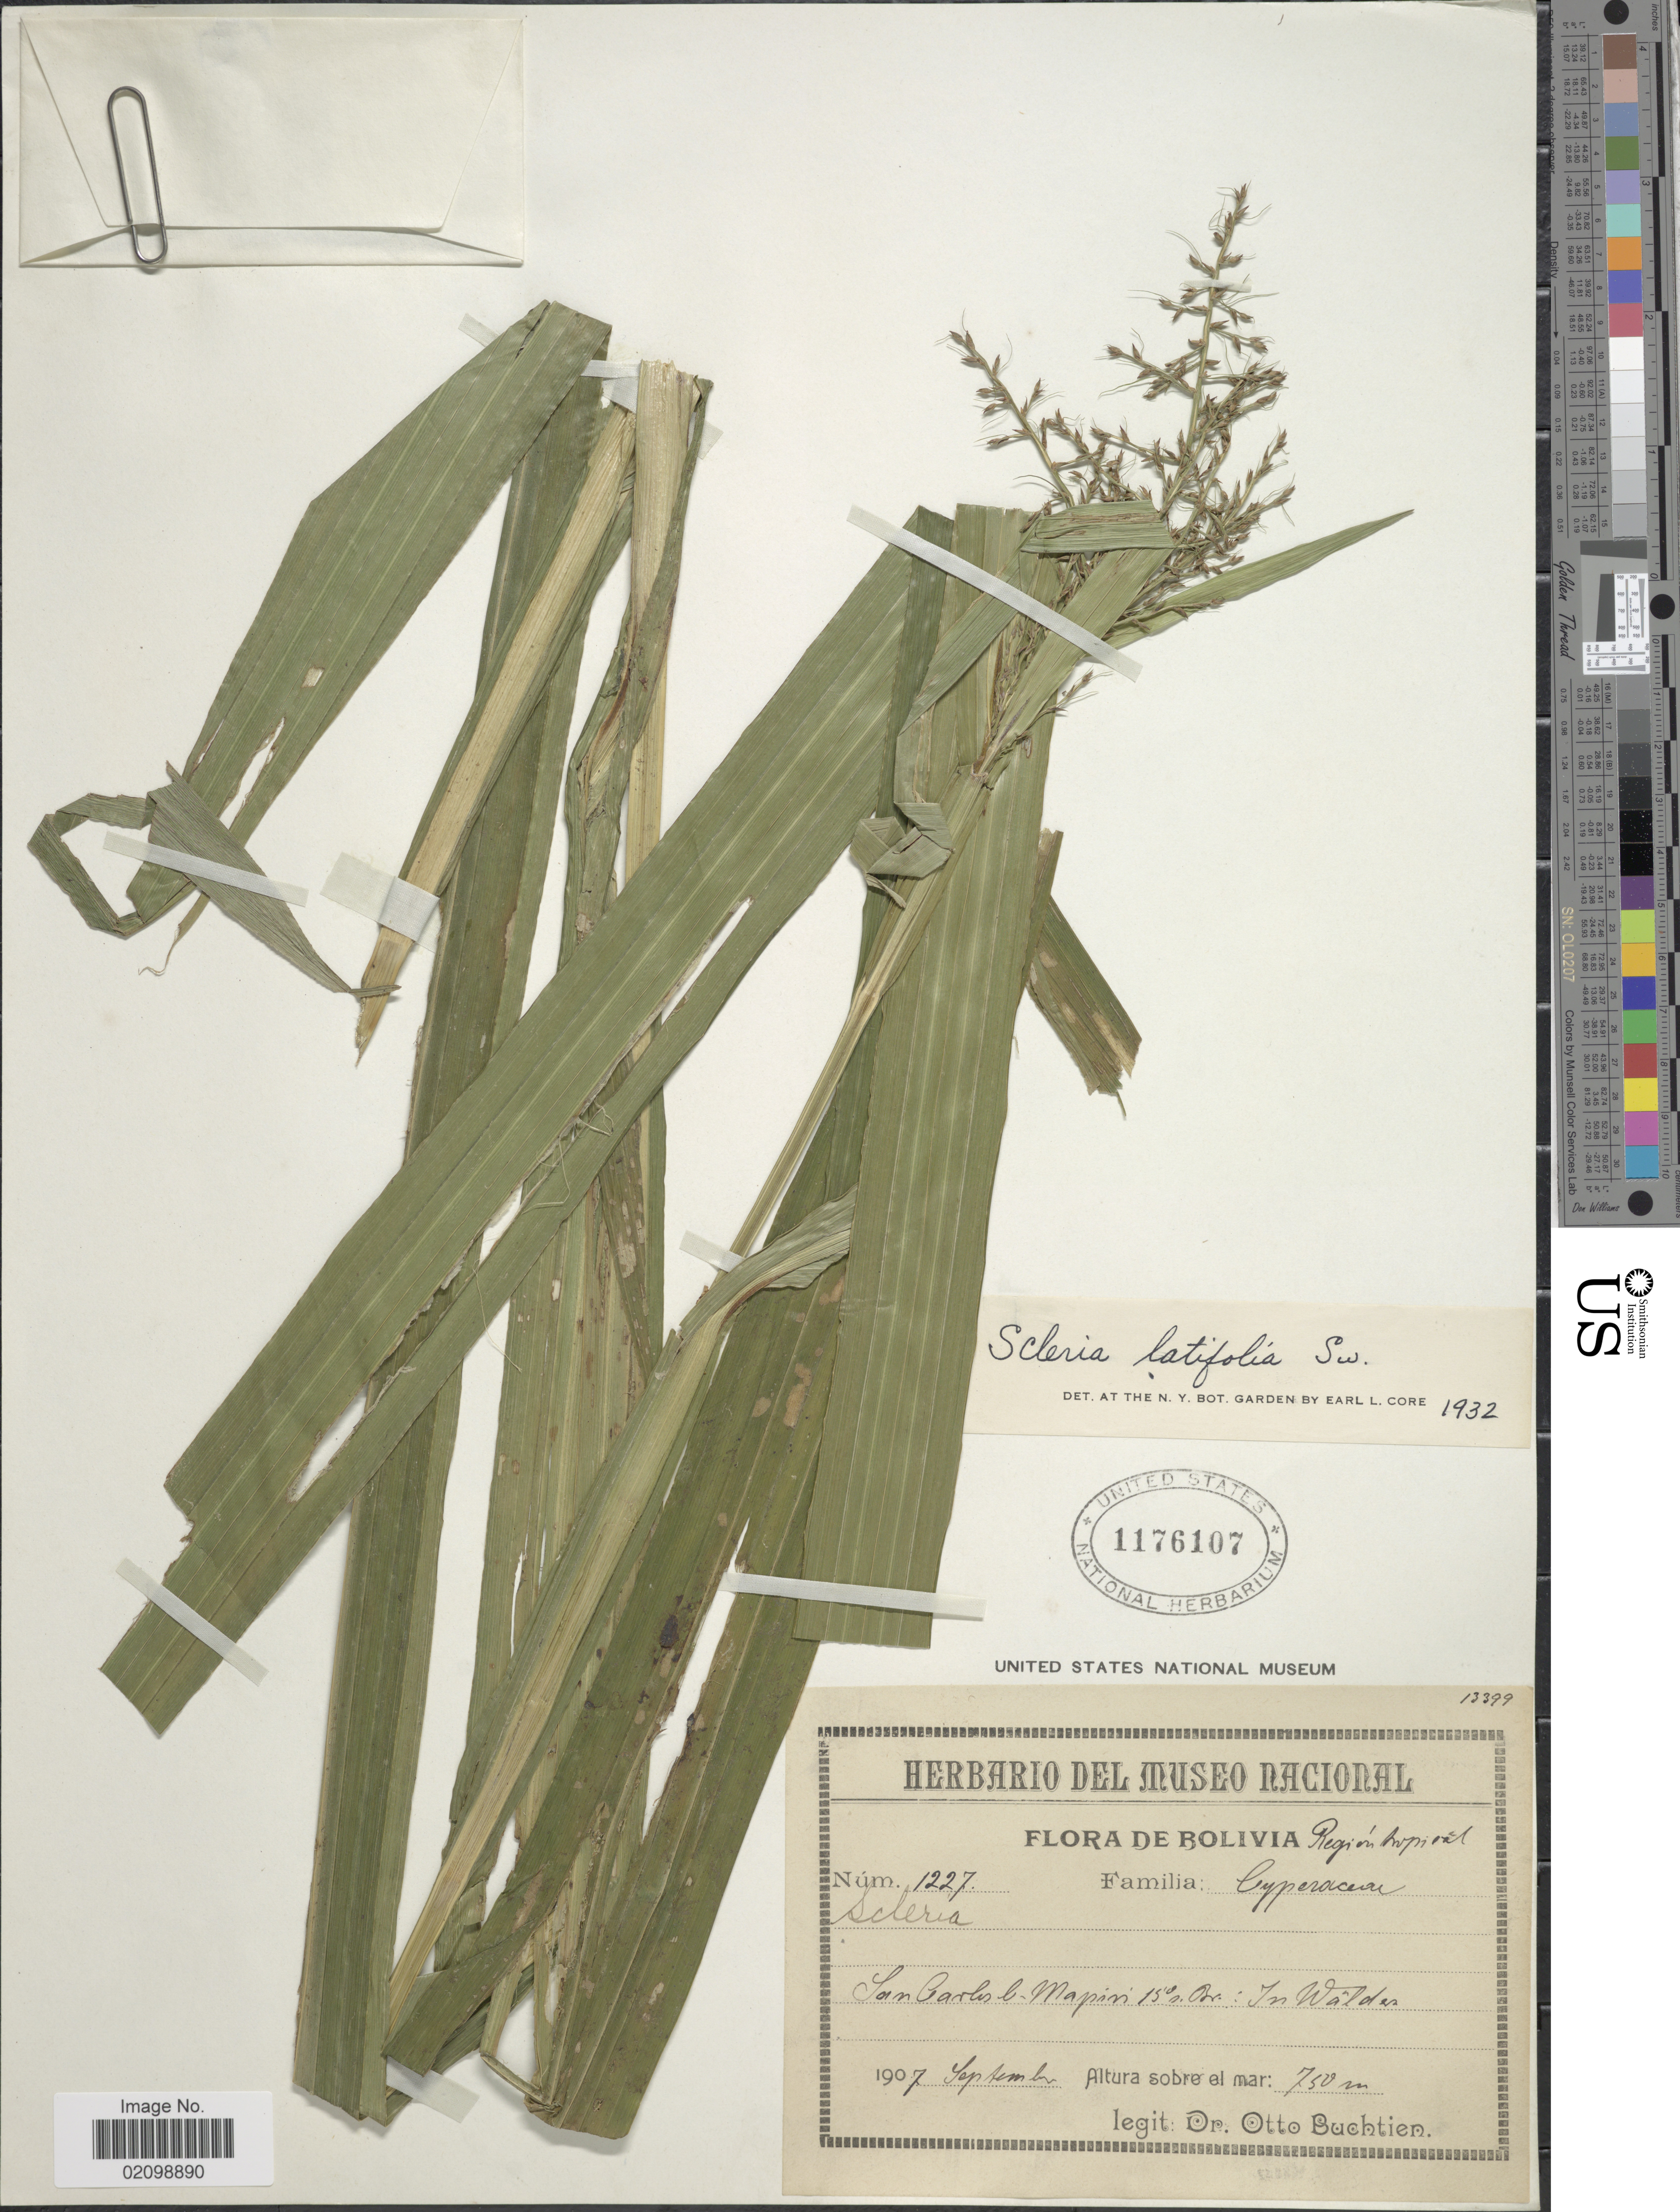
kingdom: Plantae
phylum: Tracheophyta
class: Liliopsida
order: Poales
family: Cyperaceae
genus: Scleria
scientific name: Scleria latifolia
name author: Sw.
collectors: O. Buchtien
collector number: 1227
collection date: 1907-09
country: Bolivia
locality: San Carlos b. Mapiri: In Walden.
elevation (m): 750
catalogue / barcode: US 1176107